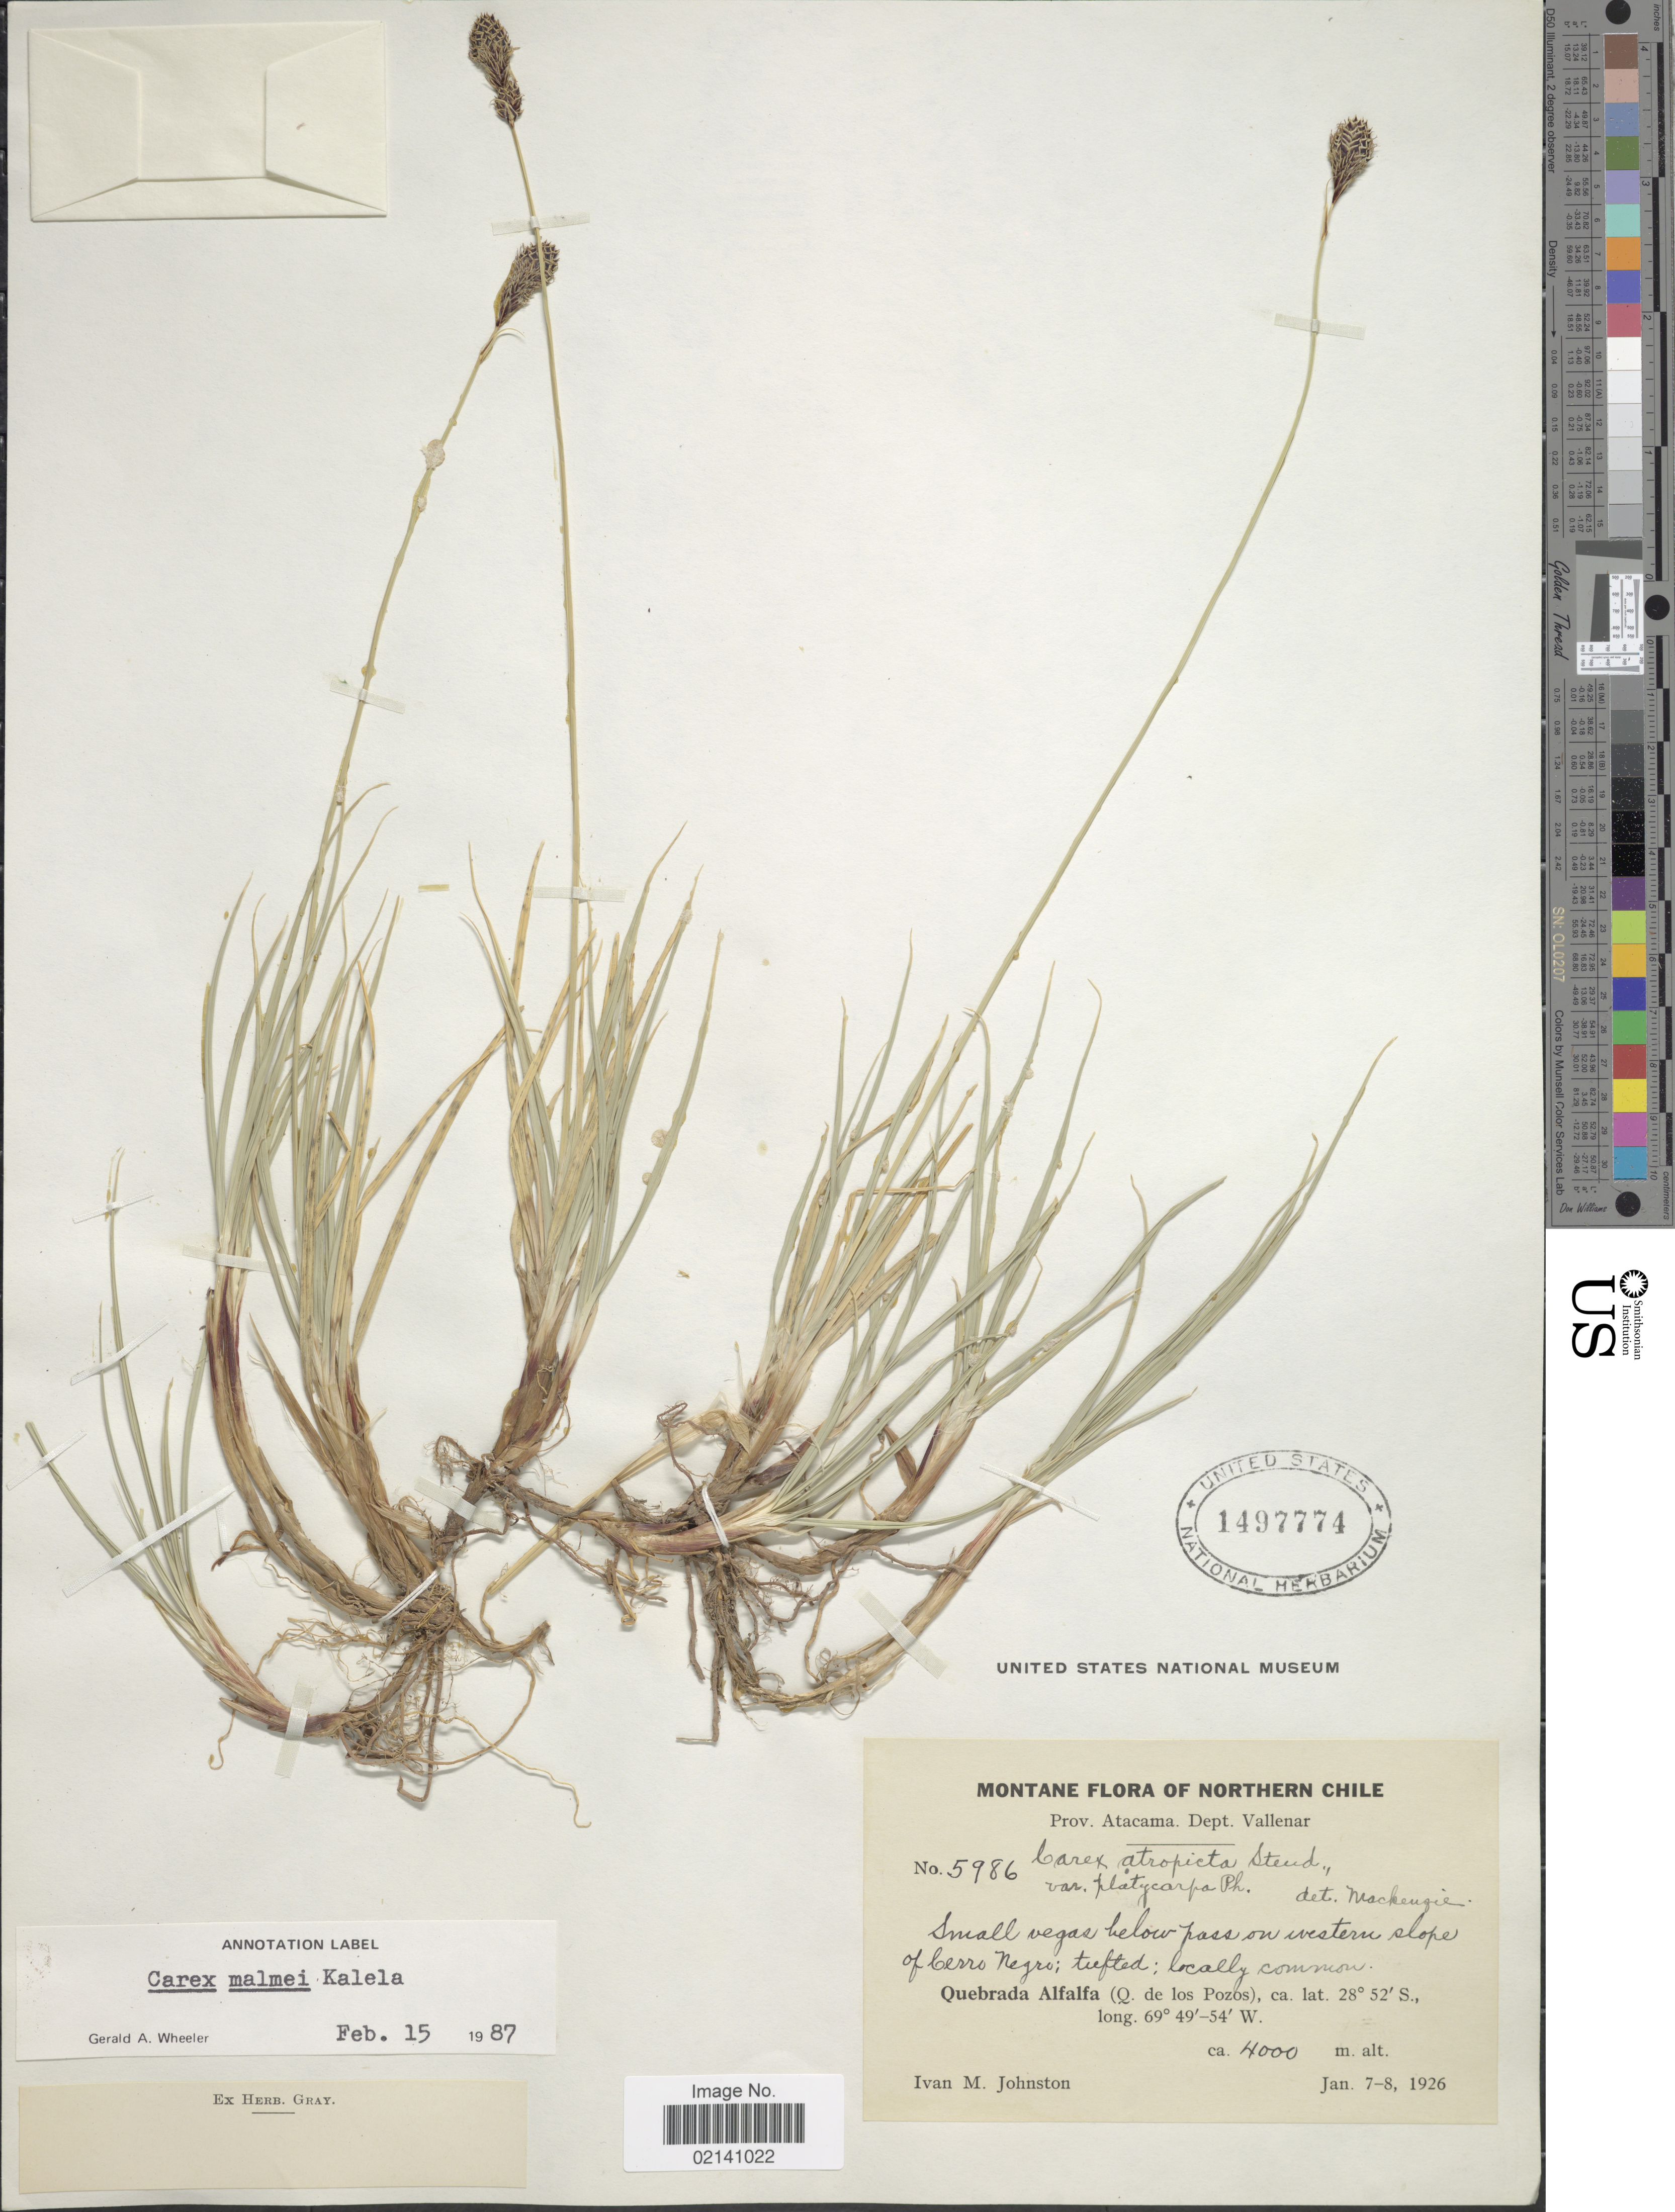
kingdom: Plantae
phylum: Tracheophyta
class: Liliopsida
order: Poales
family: Cyperaceae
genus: Carex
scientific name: Carex malmei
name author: Kalela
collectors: I.M. Johnston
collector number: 5986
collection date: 1926-01-07/1926-01-08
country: Chile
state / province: Atacama (III)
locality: Montane Flora of Northern Chile, Prov. Atacama Dept. Vallenar, Small vegas below pass on western slope of Cerro Negro, Quebrada Alfalfa (Q de los Pozos)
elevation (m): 4000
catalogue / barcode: US 1497774